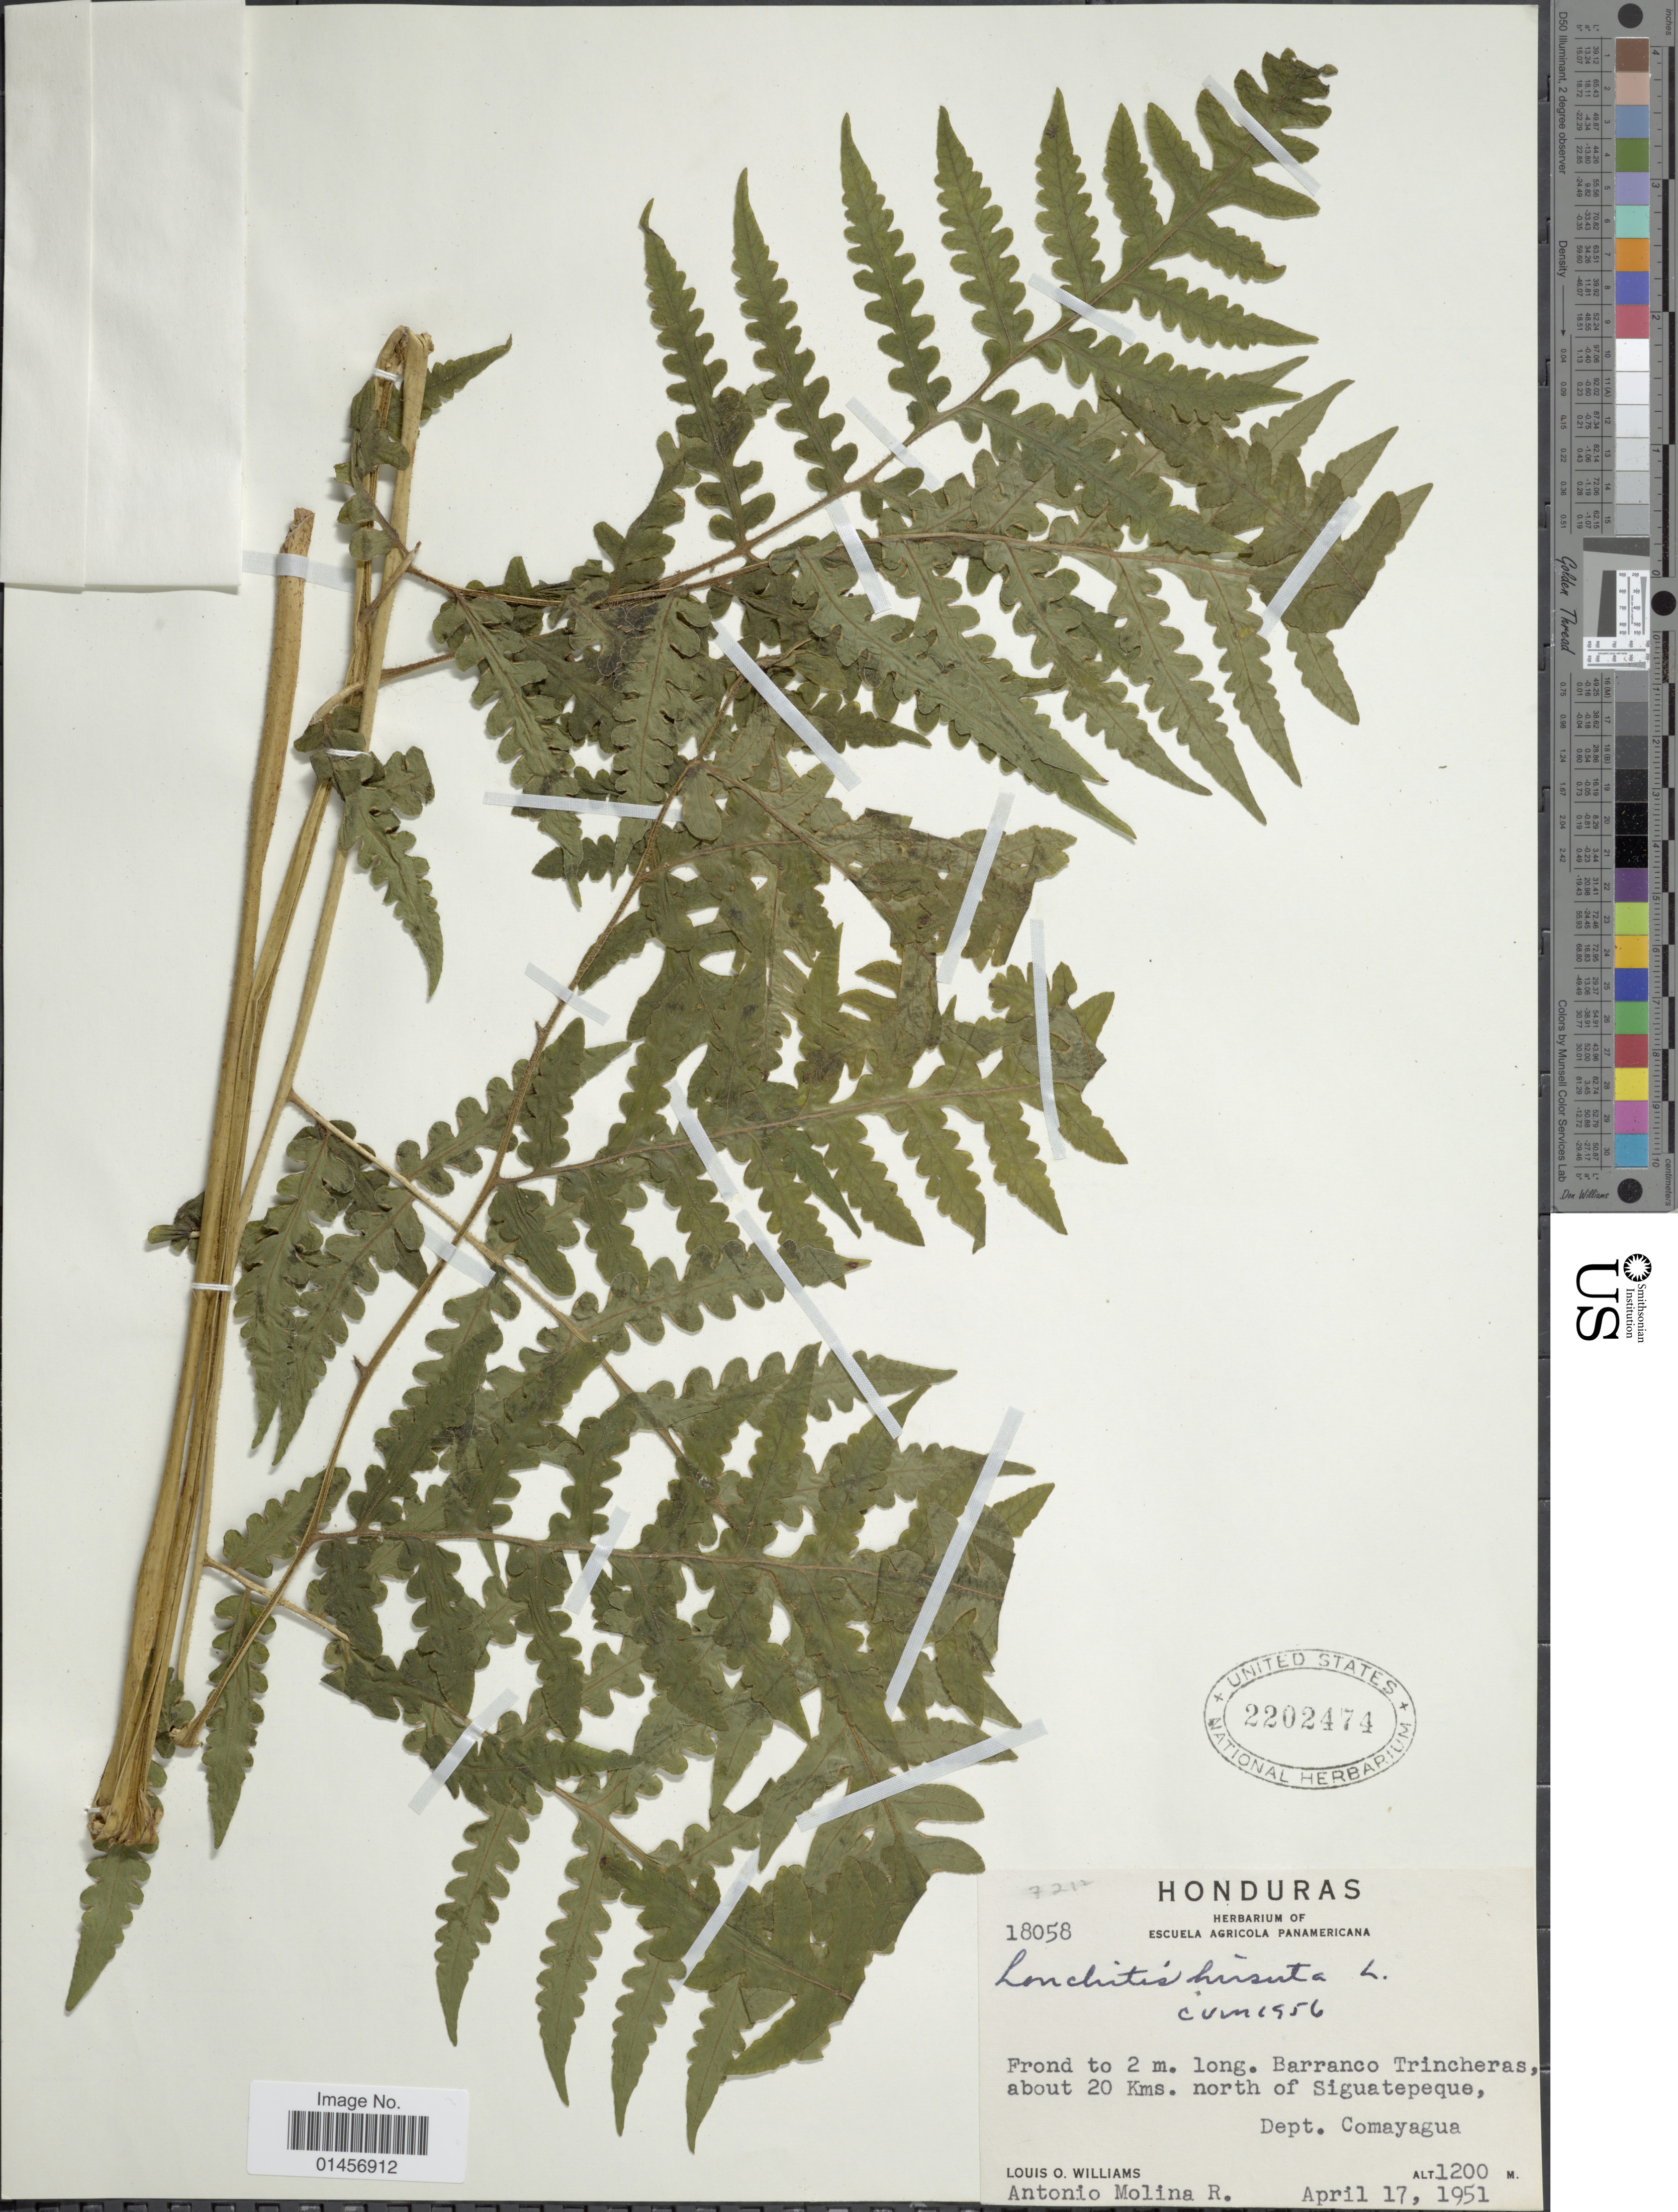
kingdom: Plantae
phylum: Tracheophyta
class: Polypodiopsida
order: Polypodiales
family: Lonchitidaceae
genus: Lonchitis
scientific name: Lonchitis hirsuta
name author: L.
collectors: L. O. Williams & A. Molina R.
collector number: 18058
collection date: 1951-04-17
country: Honduras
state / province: Comayagua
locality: Honduras, frond to 2 m. long. Barranco Tricnheras, about 20 Kms. borth of Siguatepeque.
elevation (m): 1200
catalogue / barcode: US 2202474